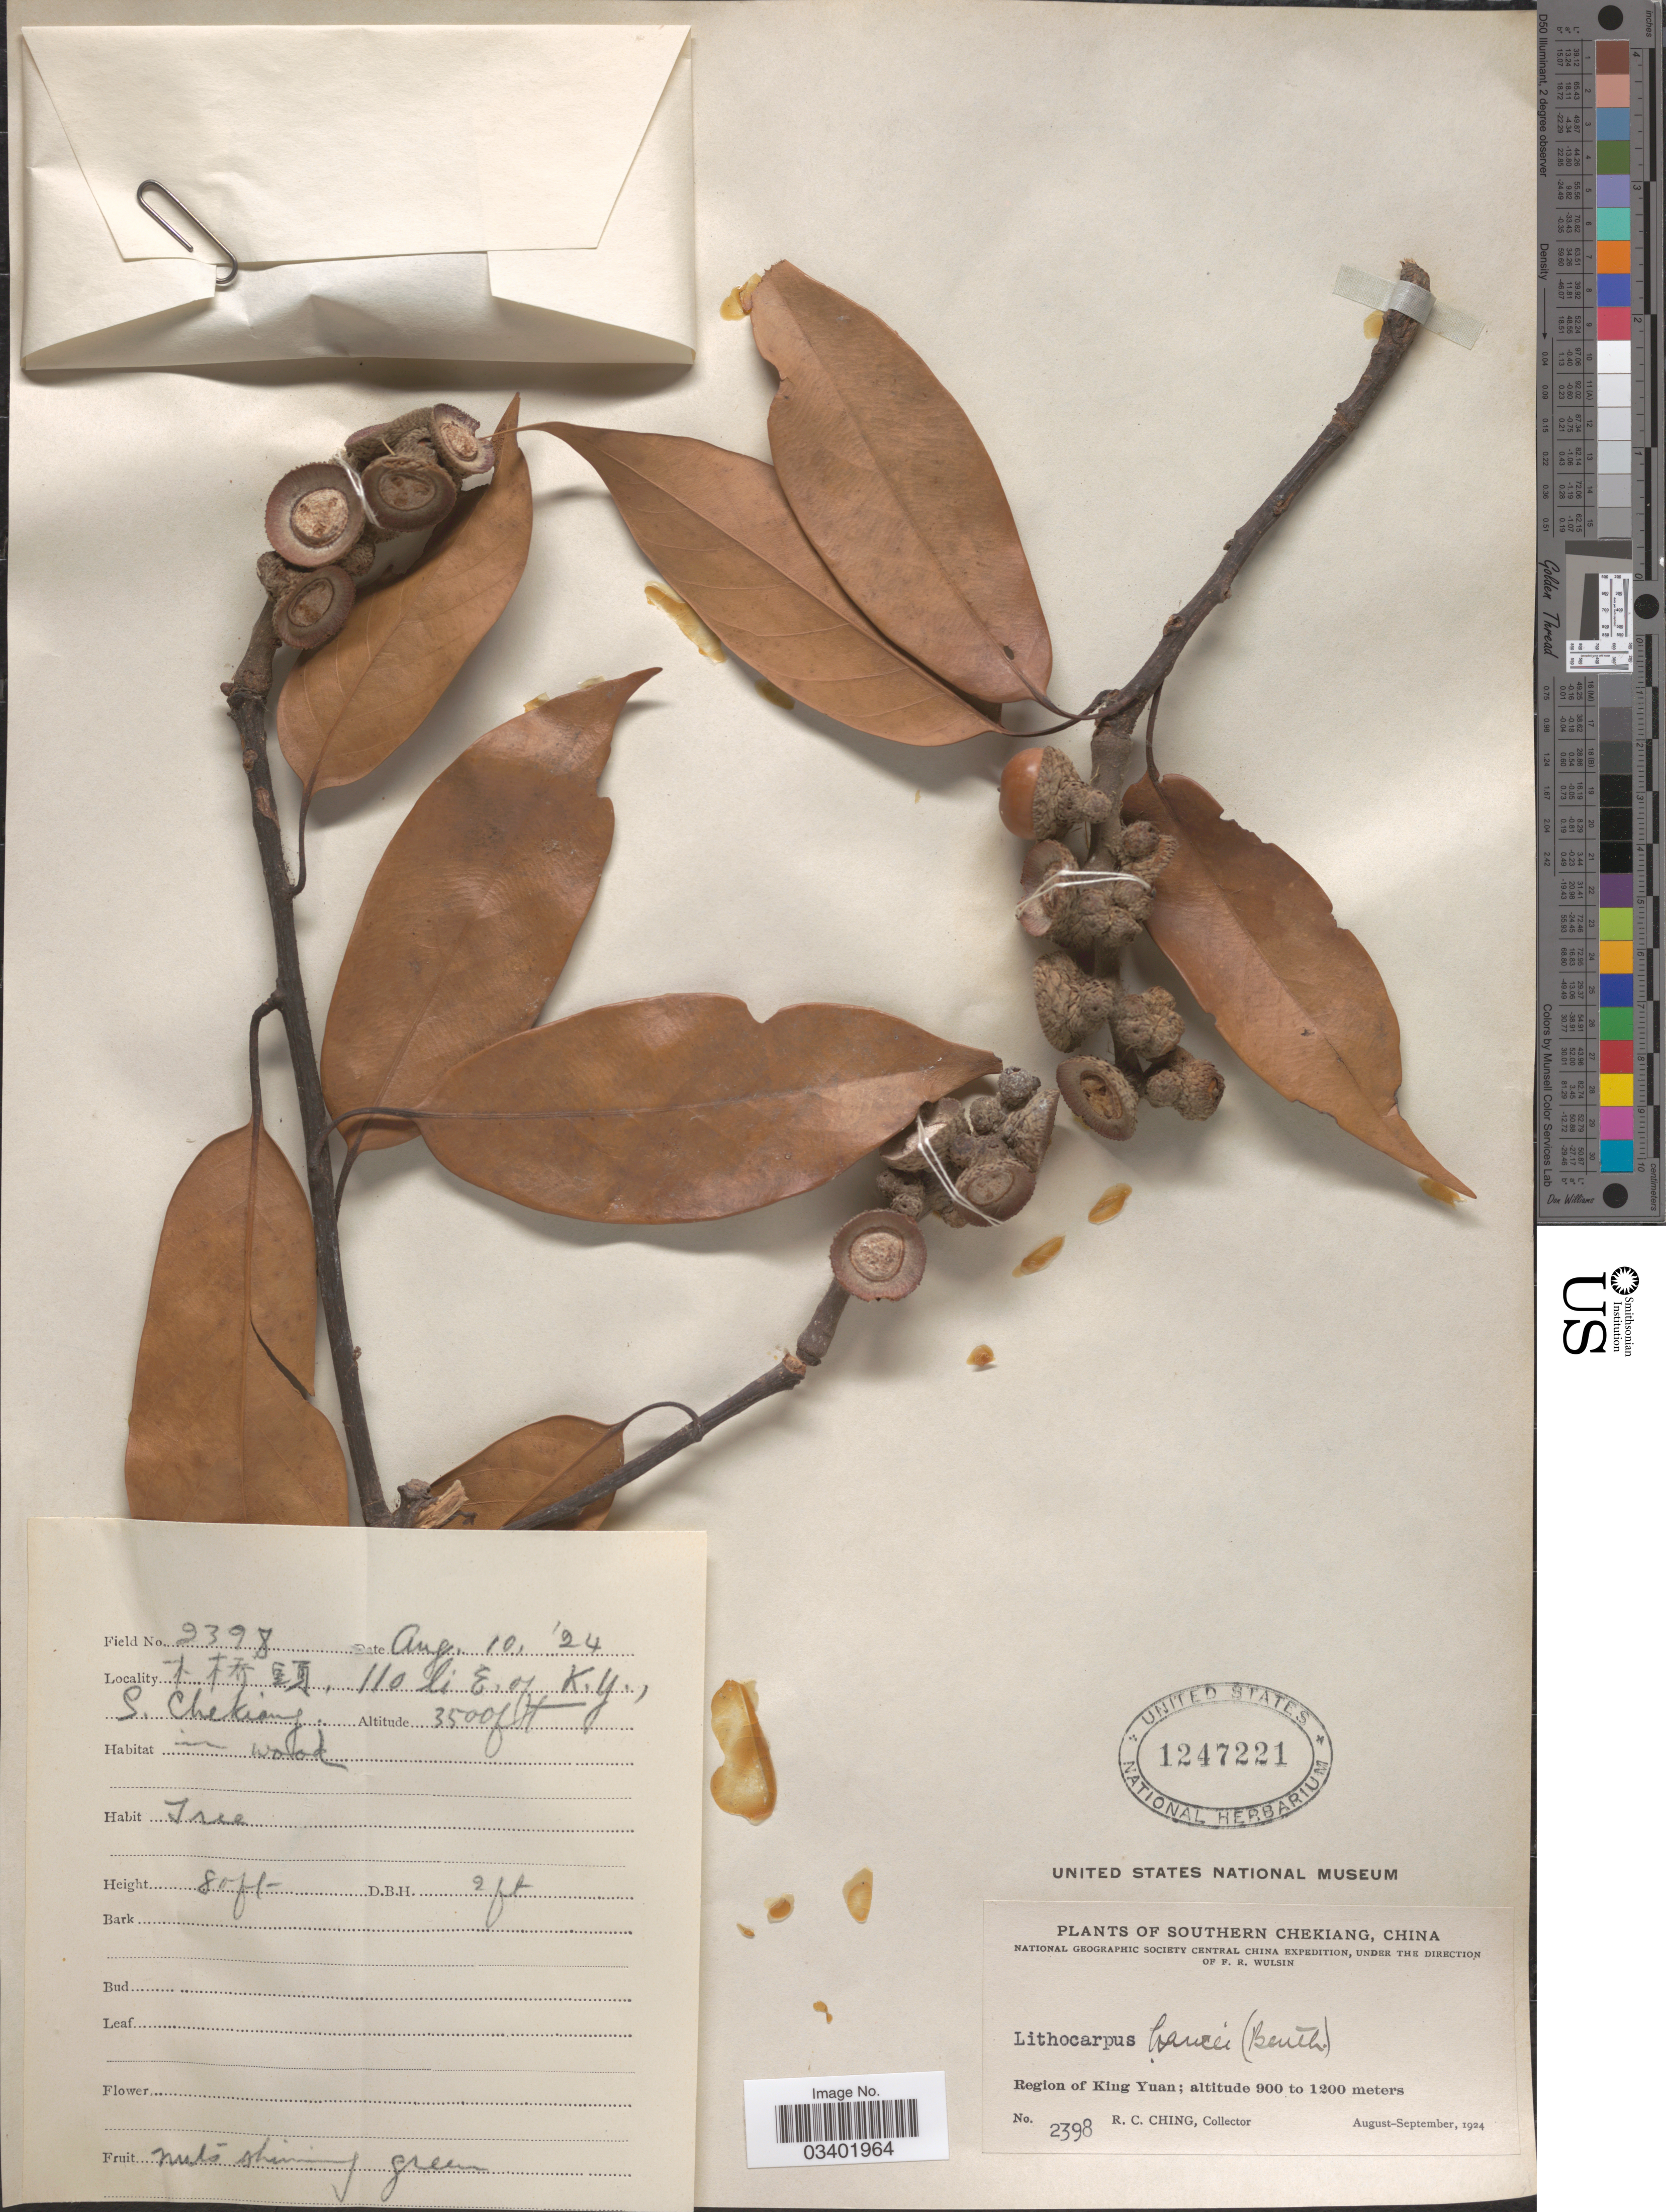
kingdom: Plantae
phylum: Tracheophyta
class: Magnoliopsida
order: Fagales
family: Fagaceae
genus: Lithocarpus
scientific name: Lithocarpus hancei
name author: (Benth.) Rehder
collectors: R. C. Ching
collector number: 2398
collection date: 1924-08-10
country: China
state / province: Zhejiang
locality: Southern Chekiang. Region of King Yuan. X, 110 li E. of K. Y.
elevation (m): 1067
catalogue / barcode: US 1247221